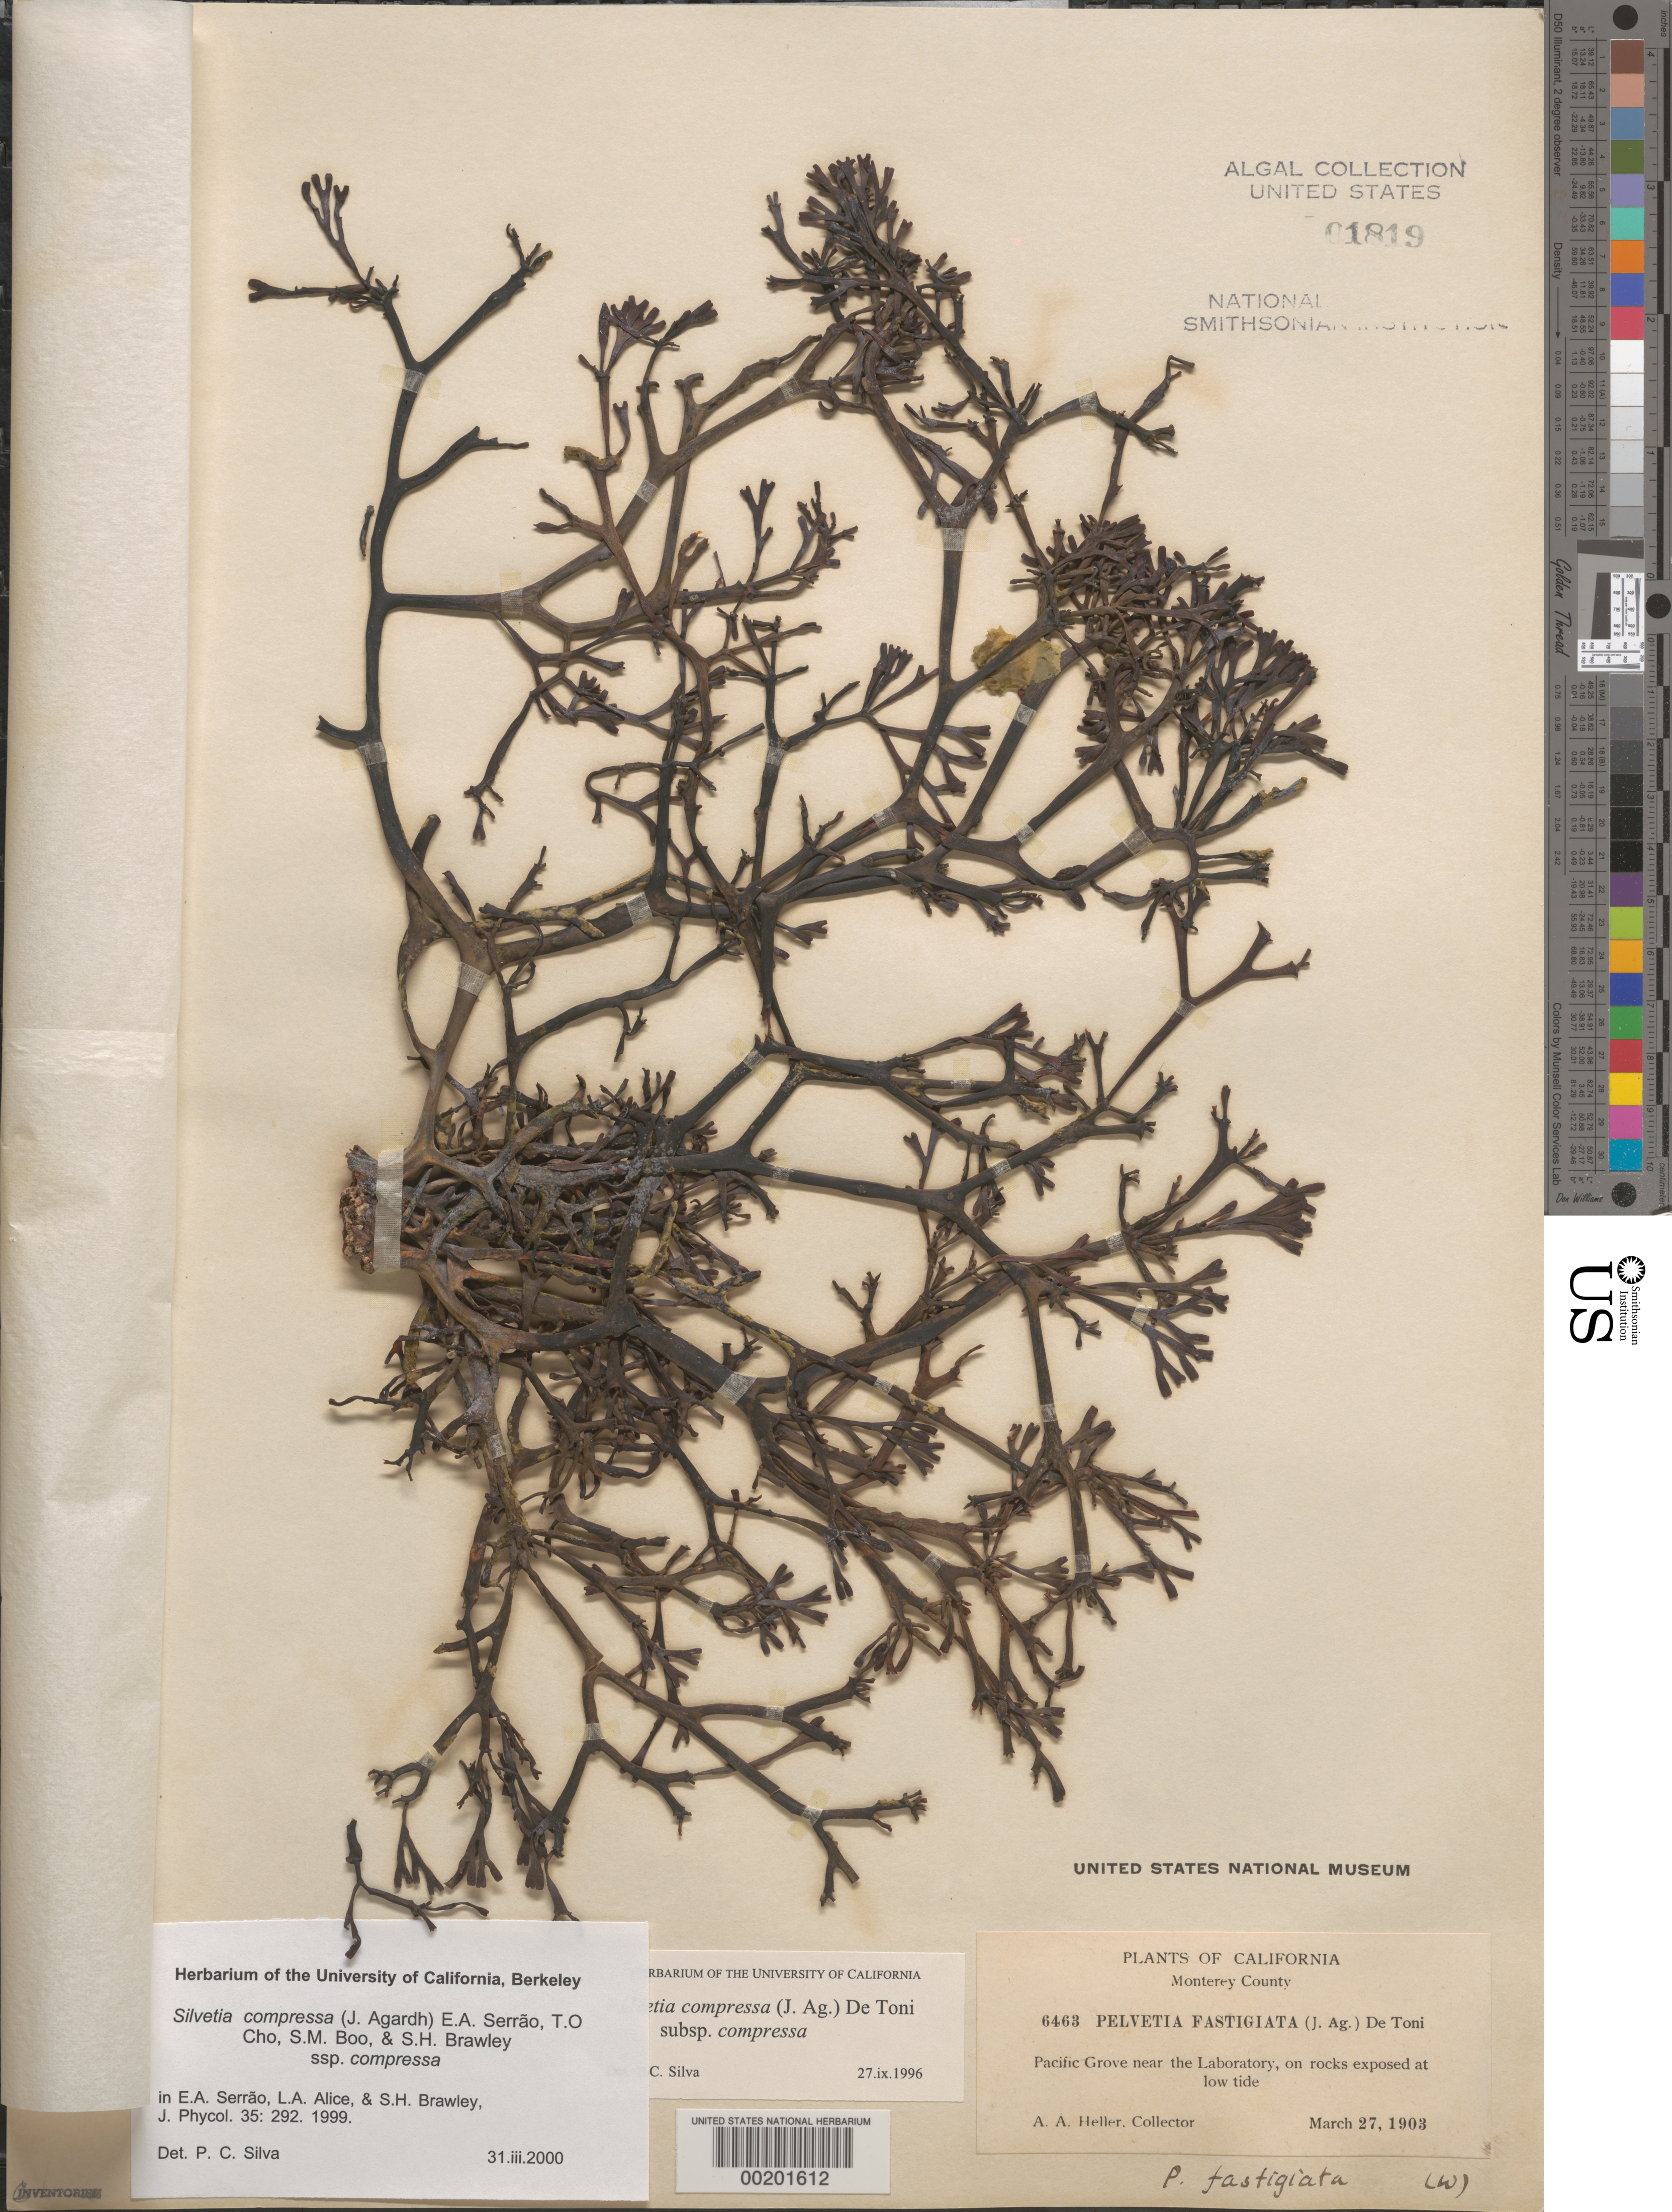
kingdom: Chromista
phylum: Ochrophyta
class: Phaeophyceae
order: Fucales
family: Fucaceae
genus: Silvetia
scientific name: Silvetia compressa subsp. compressa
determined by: Silva, P. C.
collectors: A. A. Heller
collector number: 6463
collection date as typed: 27 Mar 1903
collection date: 1903-03-27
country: United States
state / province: California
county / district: Monterey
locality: Pacific Grove near Hopkins Marine Station laboratory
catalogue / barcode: US 1819